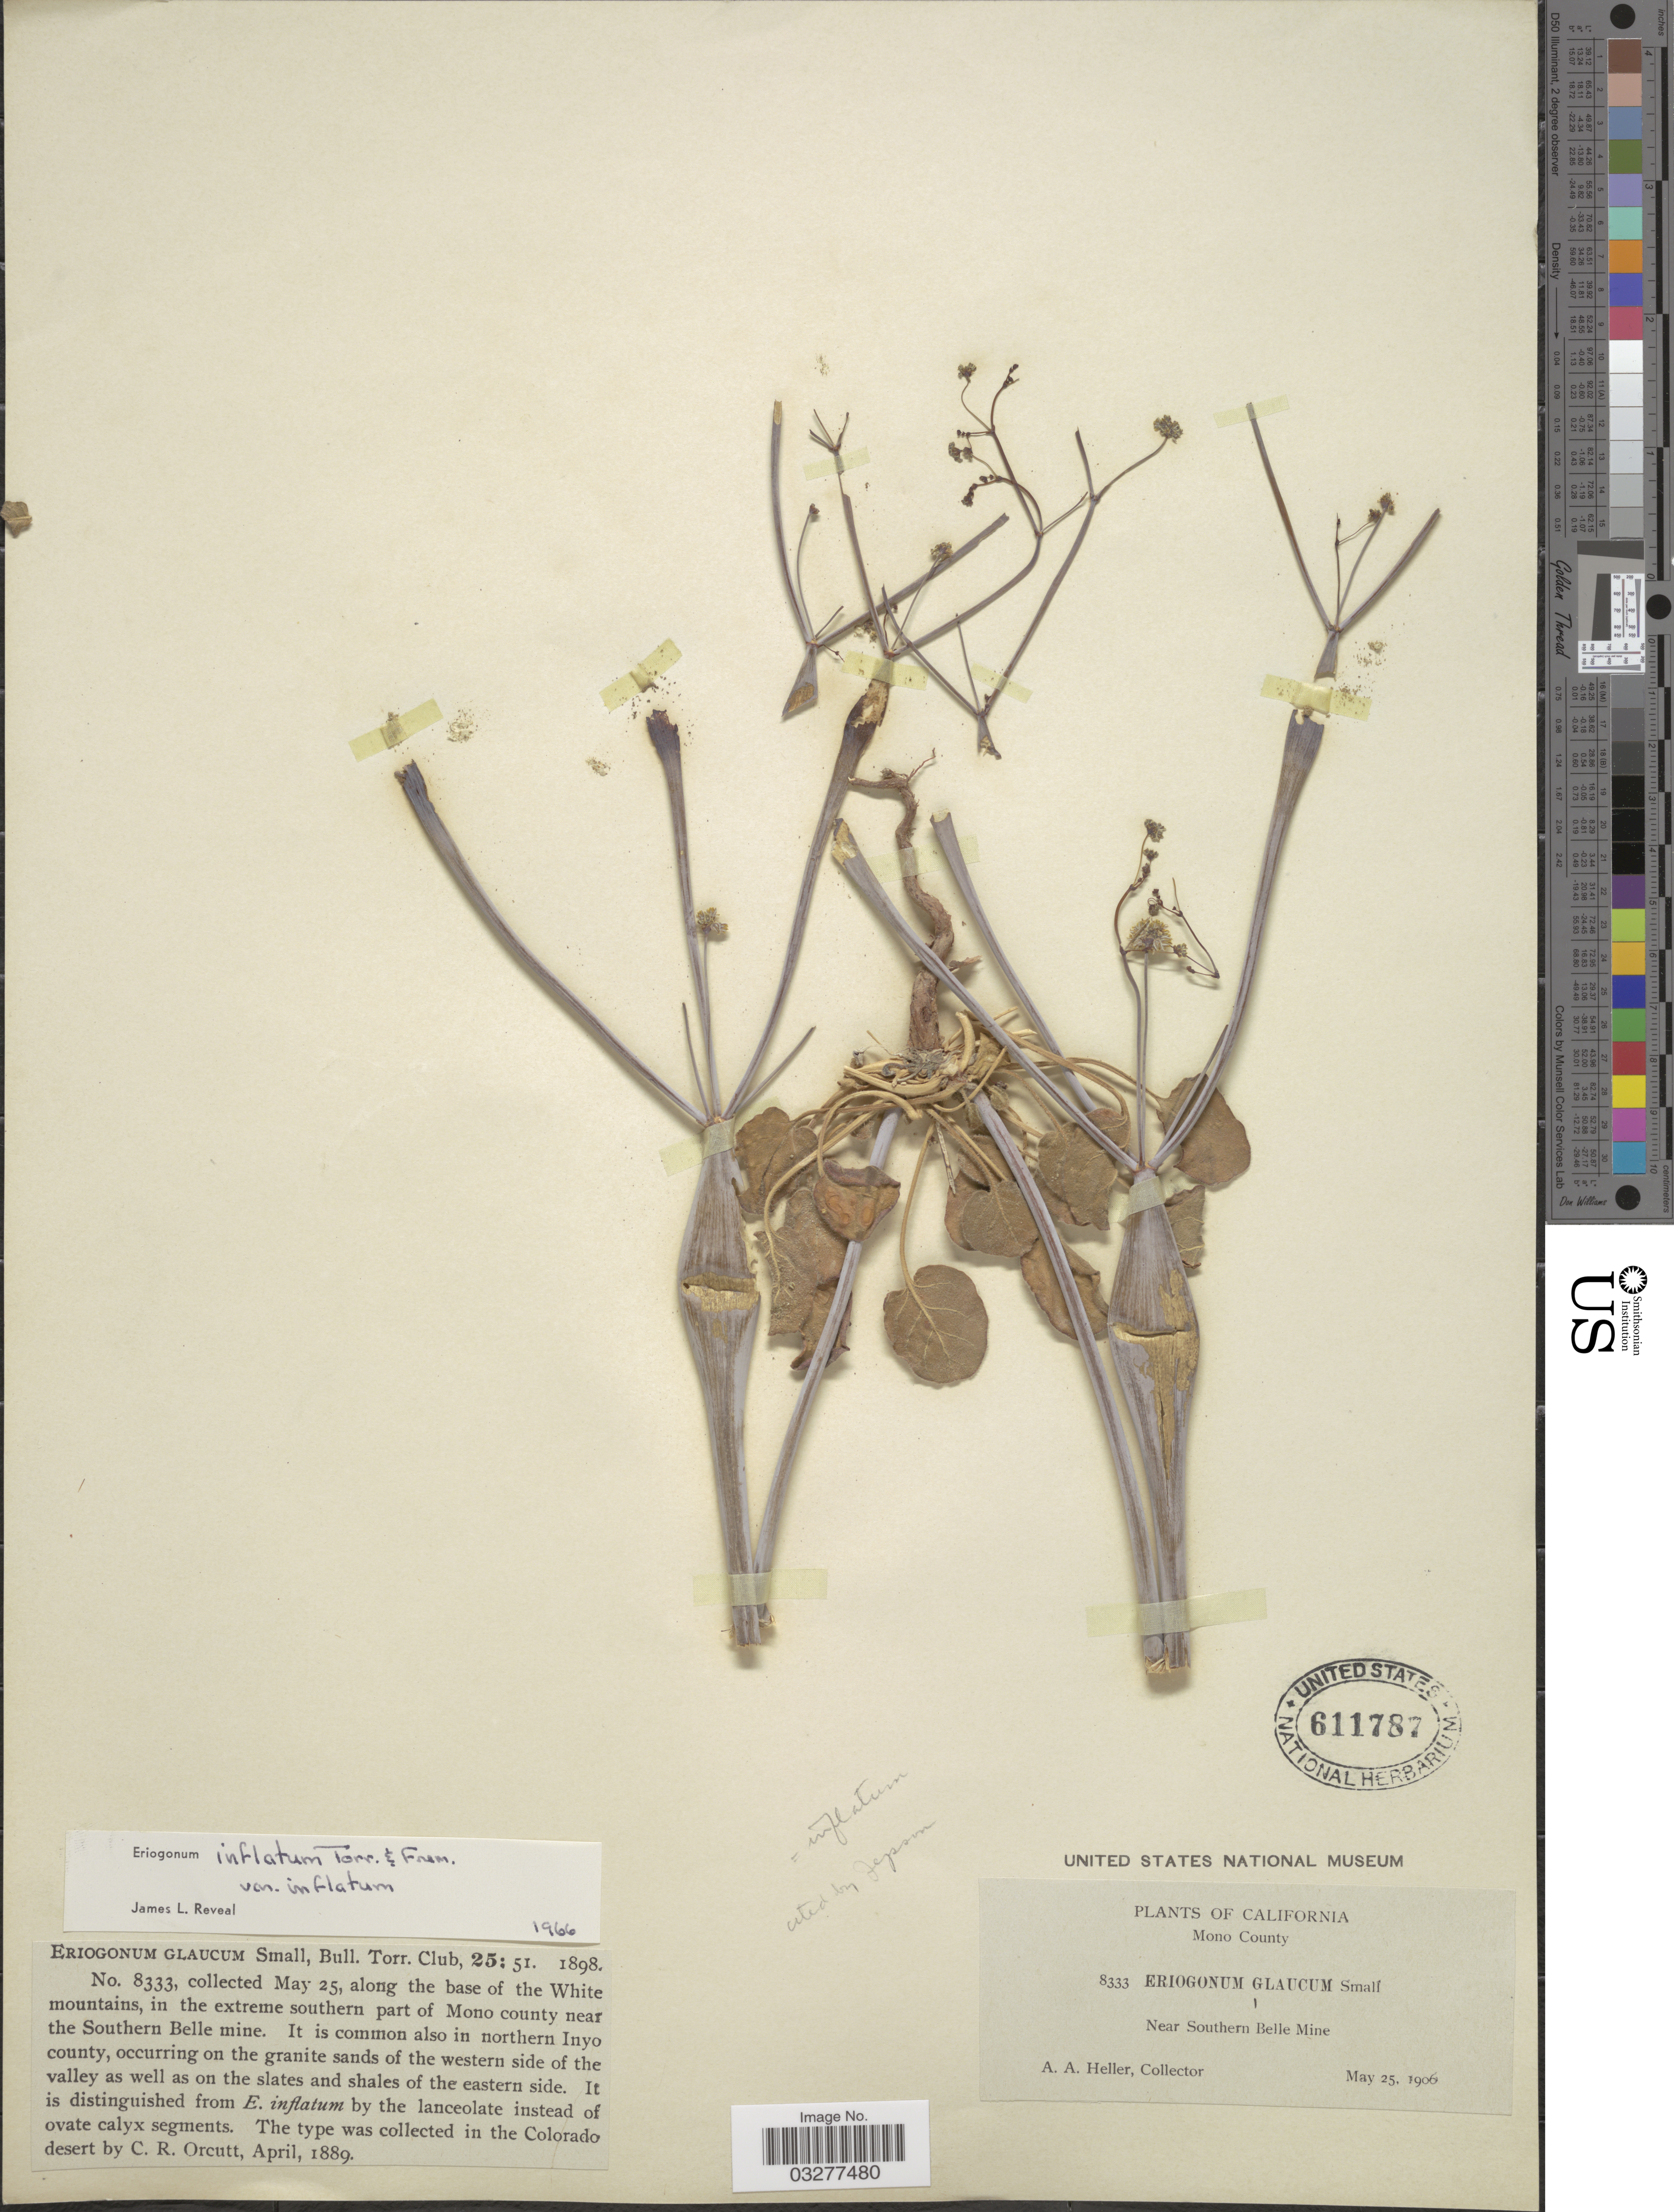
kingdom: Plantae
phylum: Tracheophyta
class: Magnoliopsida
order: Caryophyllales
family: Polygonaceae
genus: Eriogonum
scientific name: Eriogonum inflatum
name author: Torr. & Frém.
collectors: A. A. Heller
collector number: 8333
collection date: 1906-05-25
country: United States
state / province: California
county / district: Mono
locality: Mono County. Near Southern Belle Mine. Along the base of the White mountains, in the extreme southern part of Mono county near the Southern Belle mine. Northern Inyo county.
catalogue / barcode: US 611787